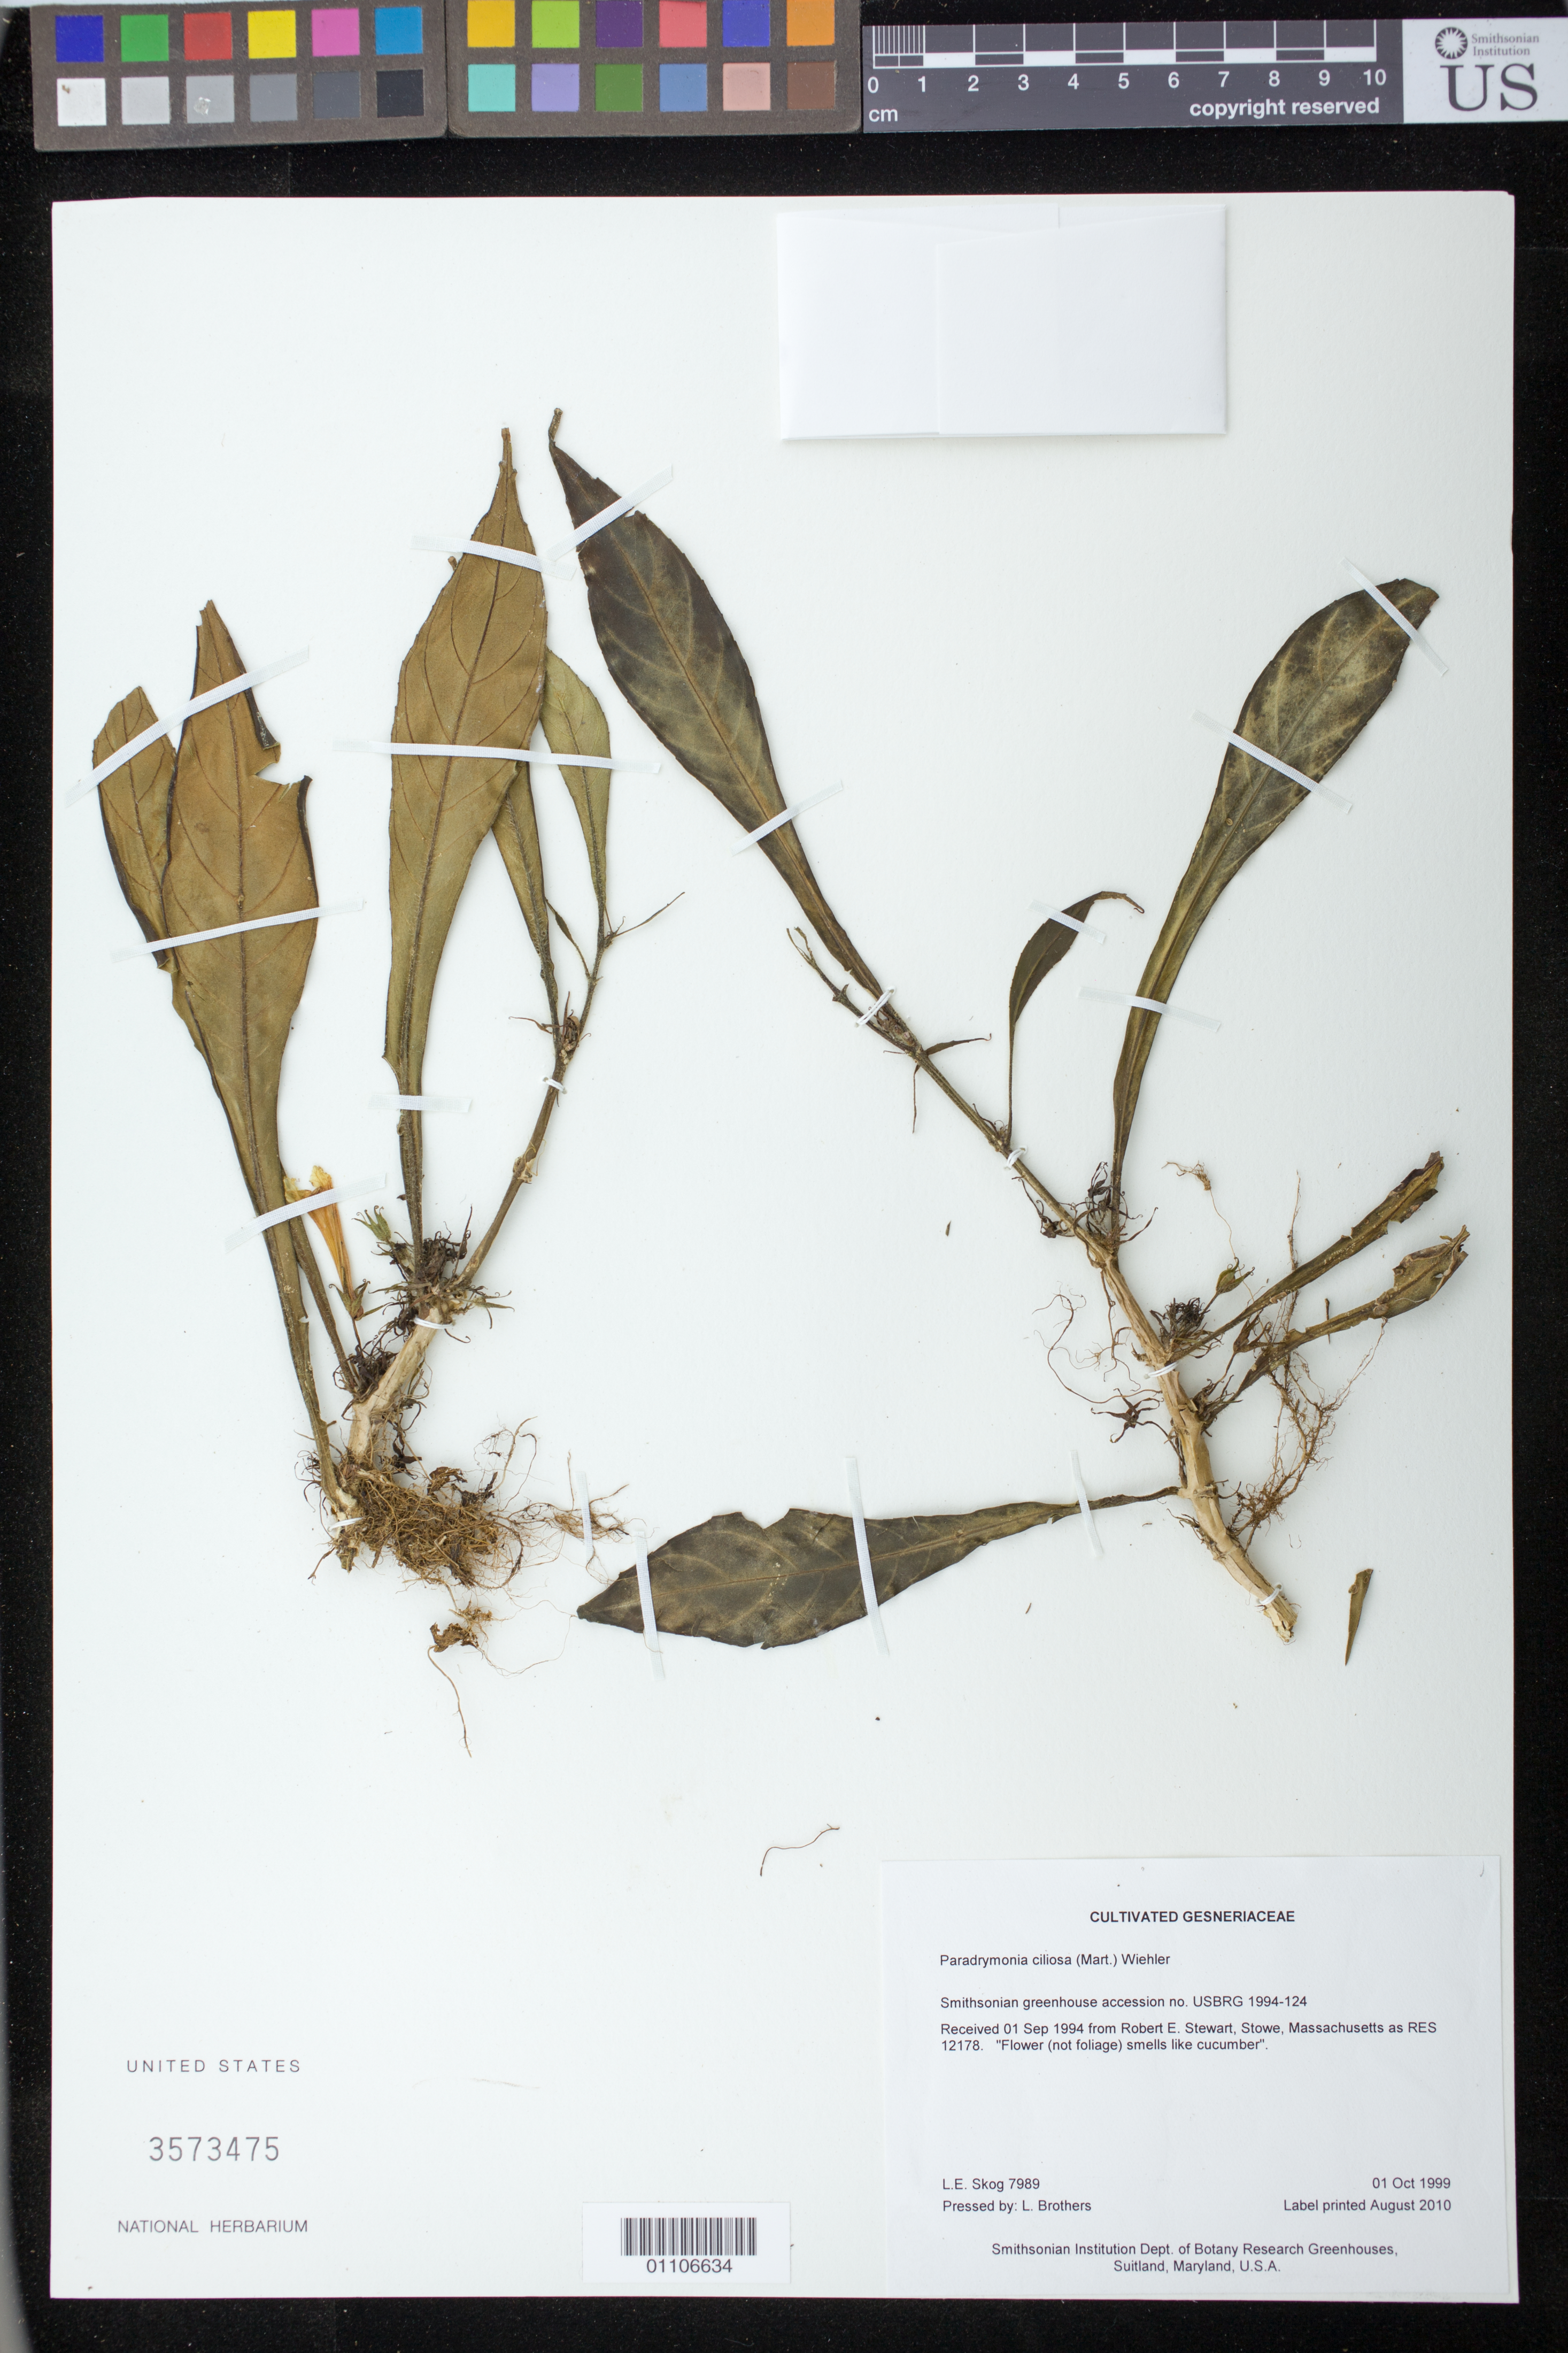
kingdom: Plantae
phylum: Tracheophyta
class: Magnoliopsida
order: Lamiales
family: Gesneriaceae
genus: Paradrymonia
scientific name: Paradrymonia ciliosa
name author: (Mart.) Wiehler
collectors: L. E. Skog & L. Brothers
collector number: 7989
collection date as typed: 01 Oct 1999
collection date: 1999-10-01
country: United States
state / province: Maryland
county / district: Prince George's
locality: Smithsonian Institution Dept. of Botany Research Greenhouses, Suitland, Maryland, U.S.A.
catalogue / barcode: US 3573475